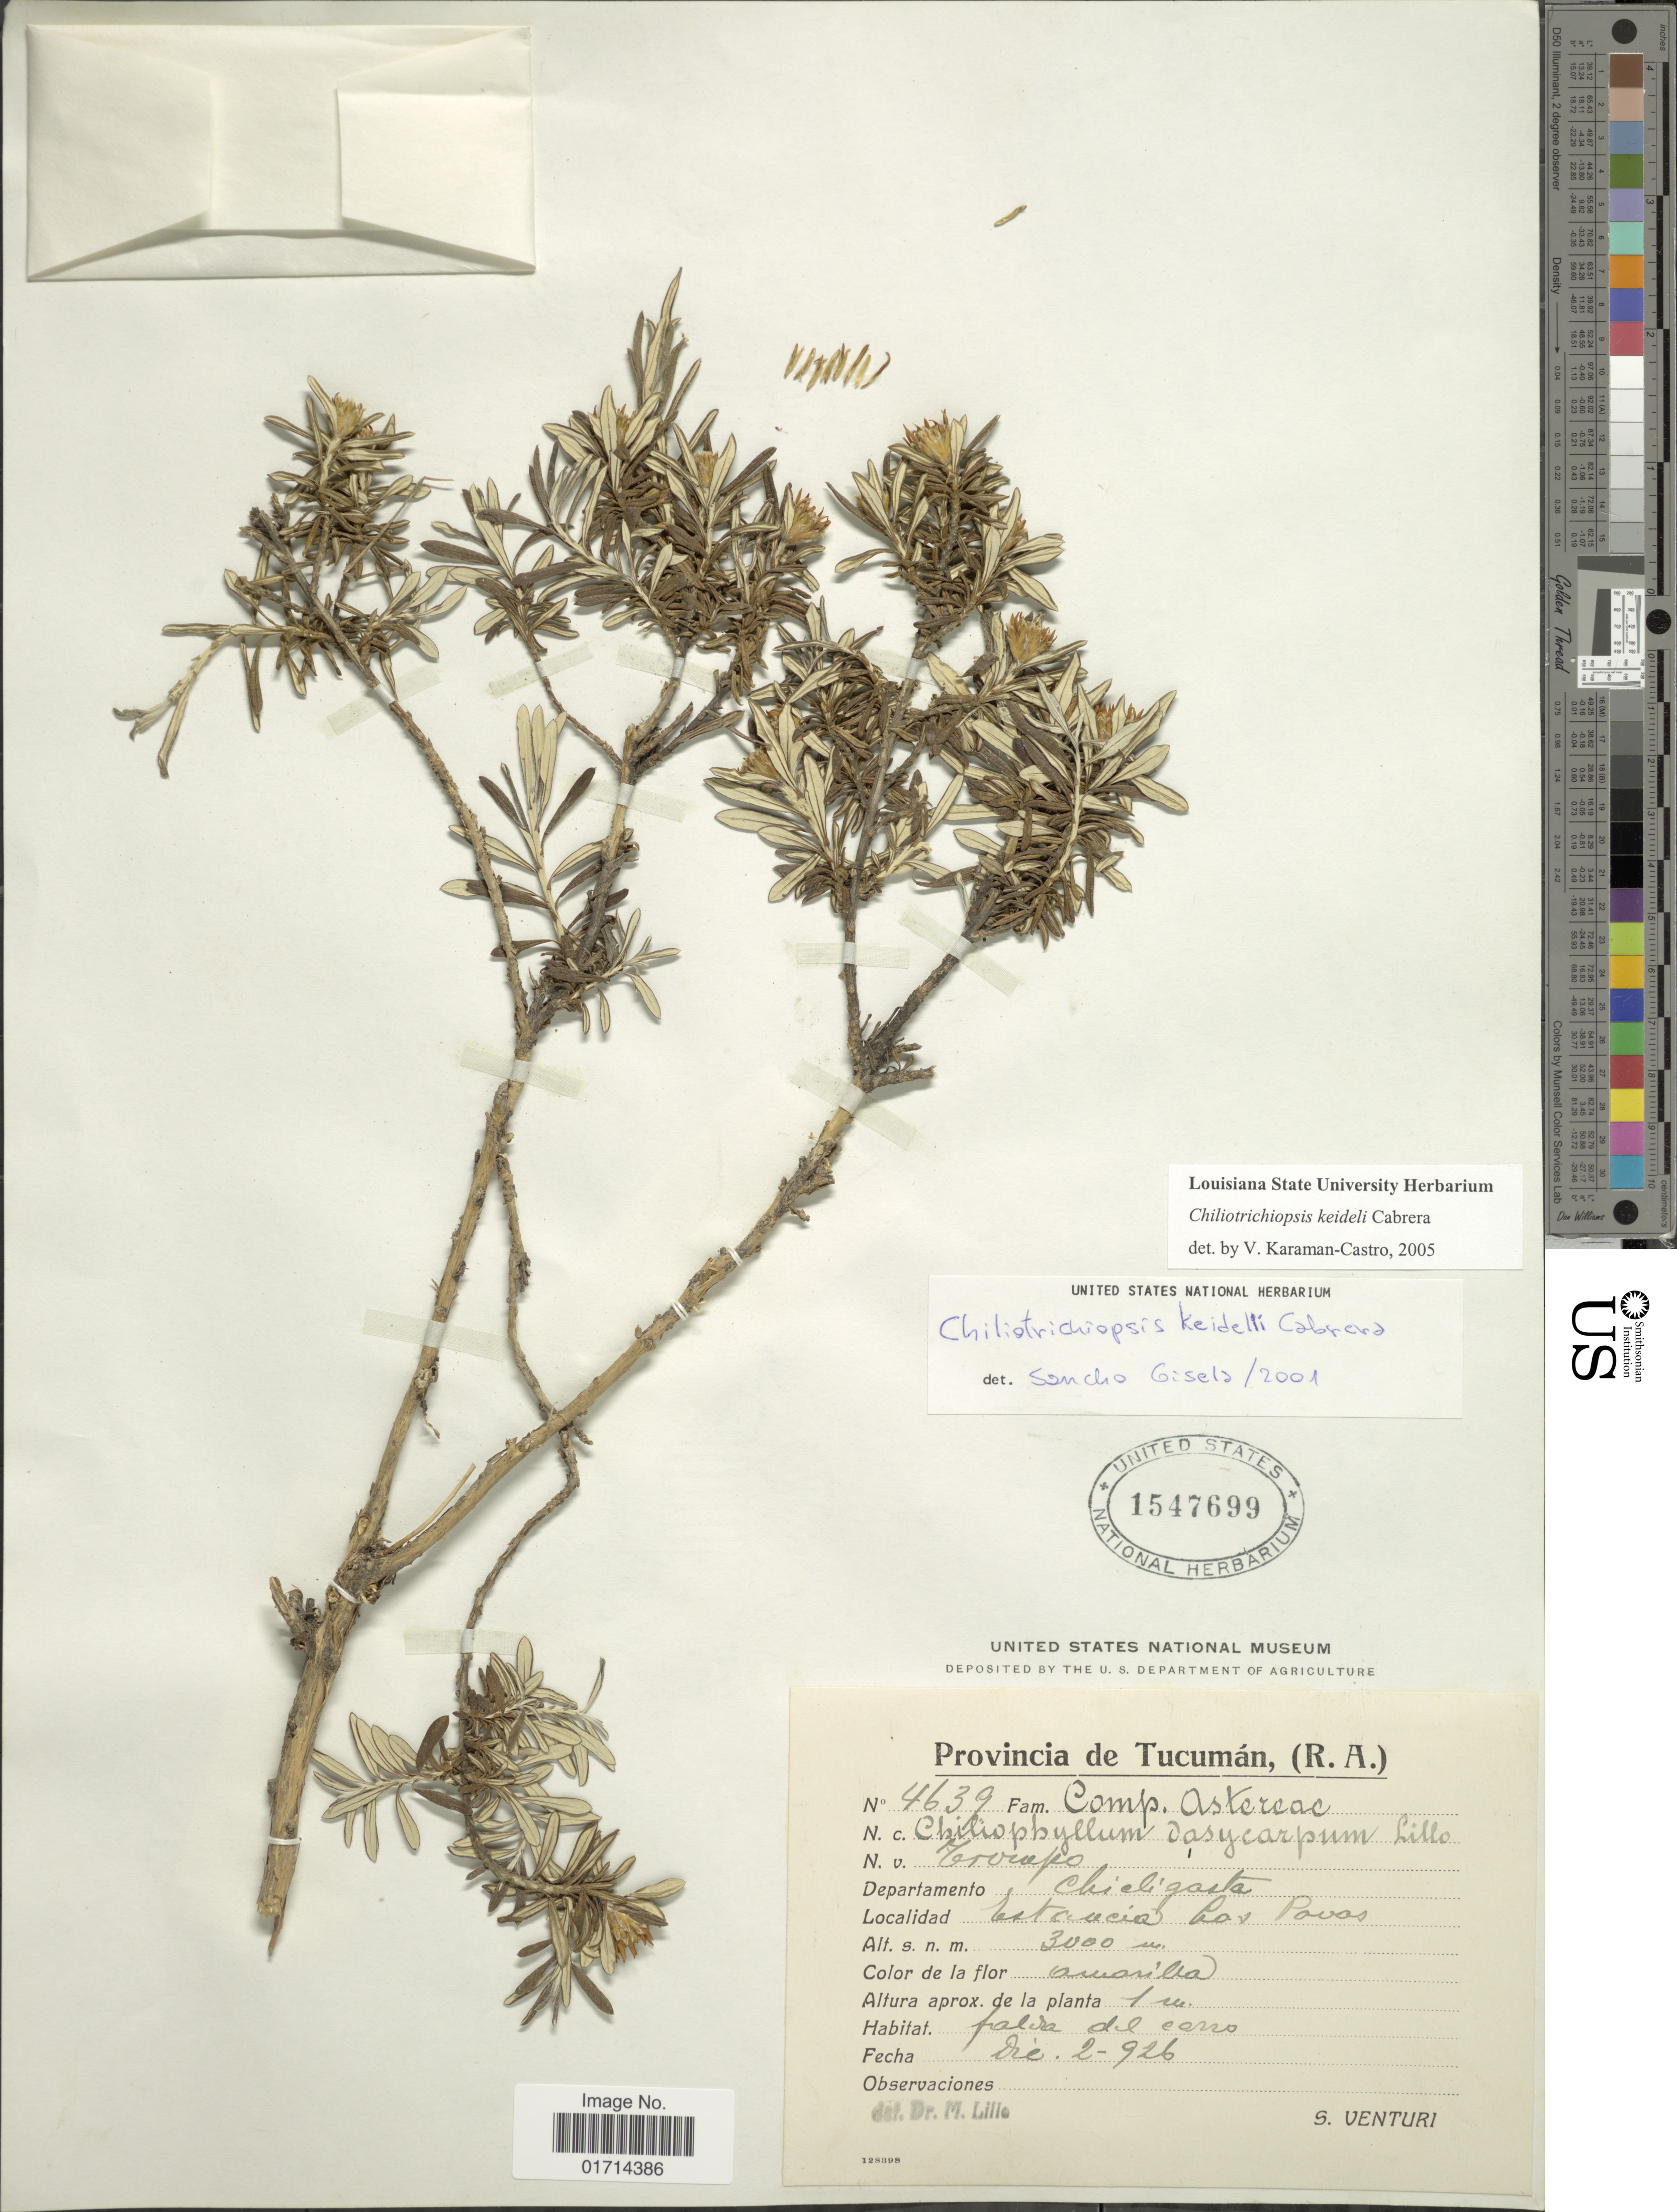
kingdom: Plantae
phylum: Tracheophyta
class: Magnoliopsida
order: Asterales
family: Asteraceae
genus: Chiliotrichiopsis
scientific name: Chiliotrichiopsis keideli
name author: Cabrera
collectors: S. Venturi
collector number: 4639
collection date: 1926-12-02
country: Argentina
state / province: Tucuman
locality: Departamento Chiligasta, Estancia Lax Pavas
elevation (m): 3000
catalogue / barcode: US 1547699